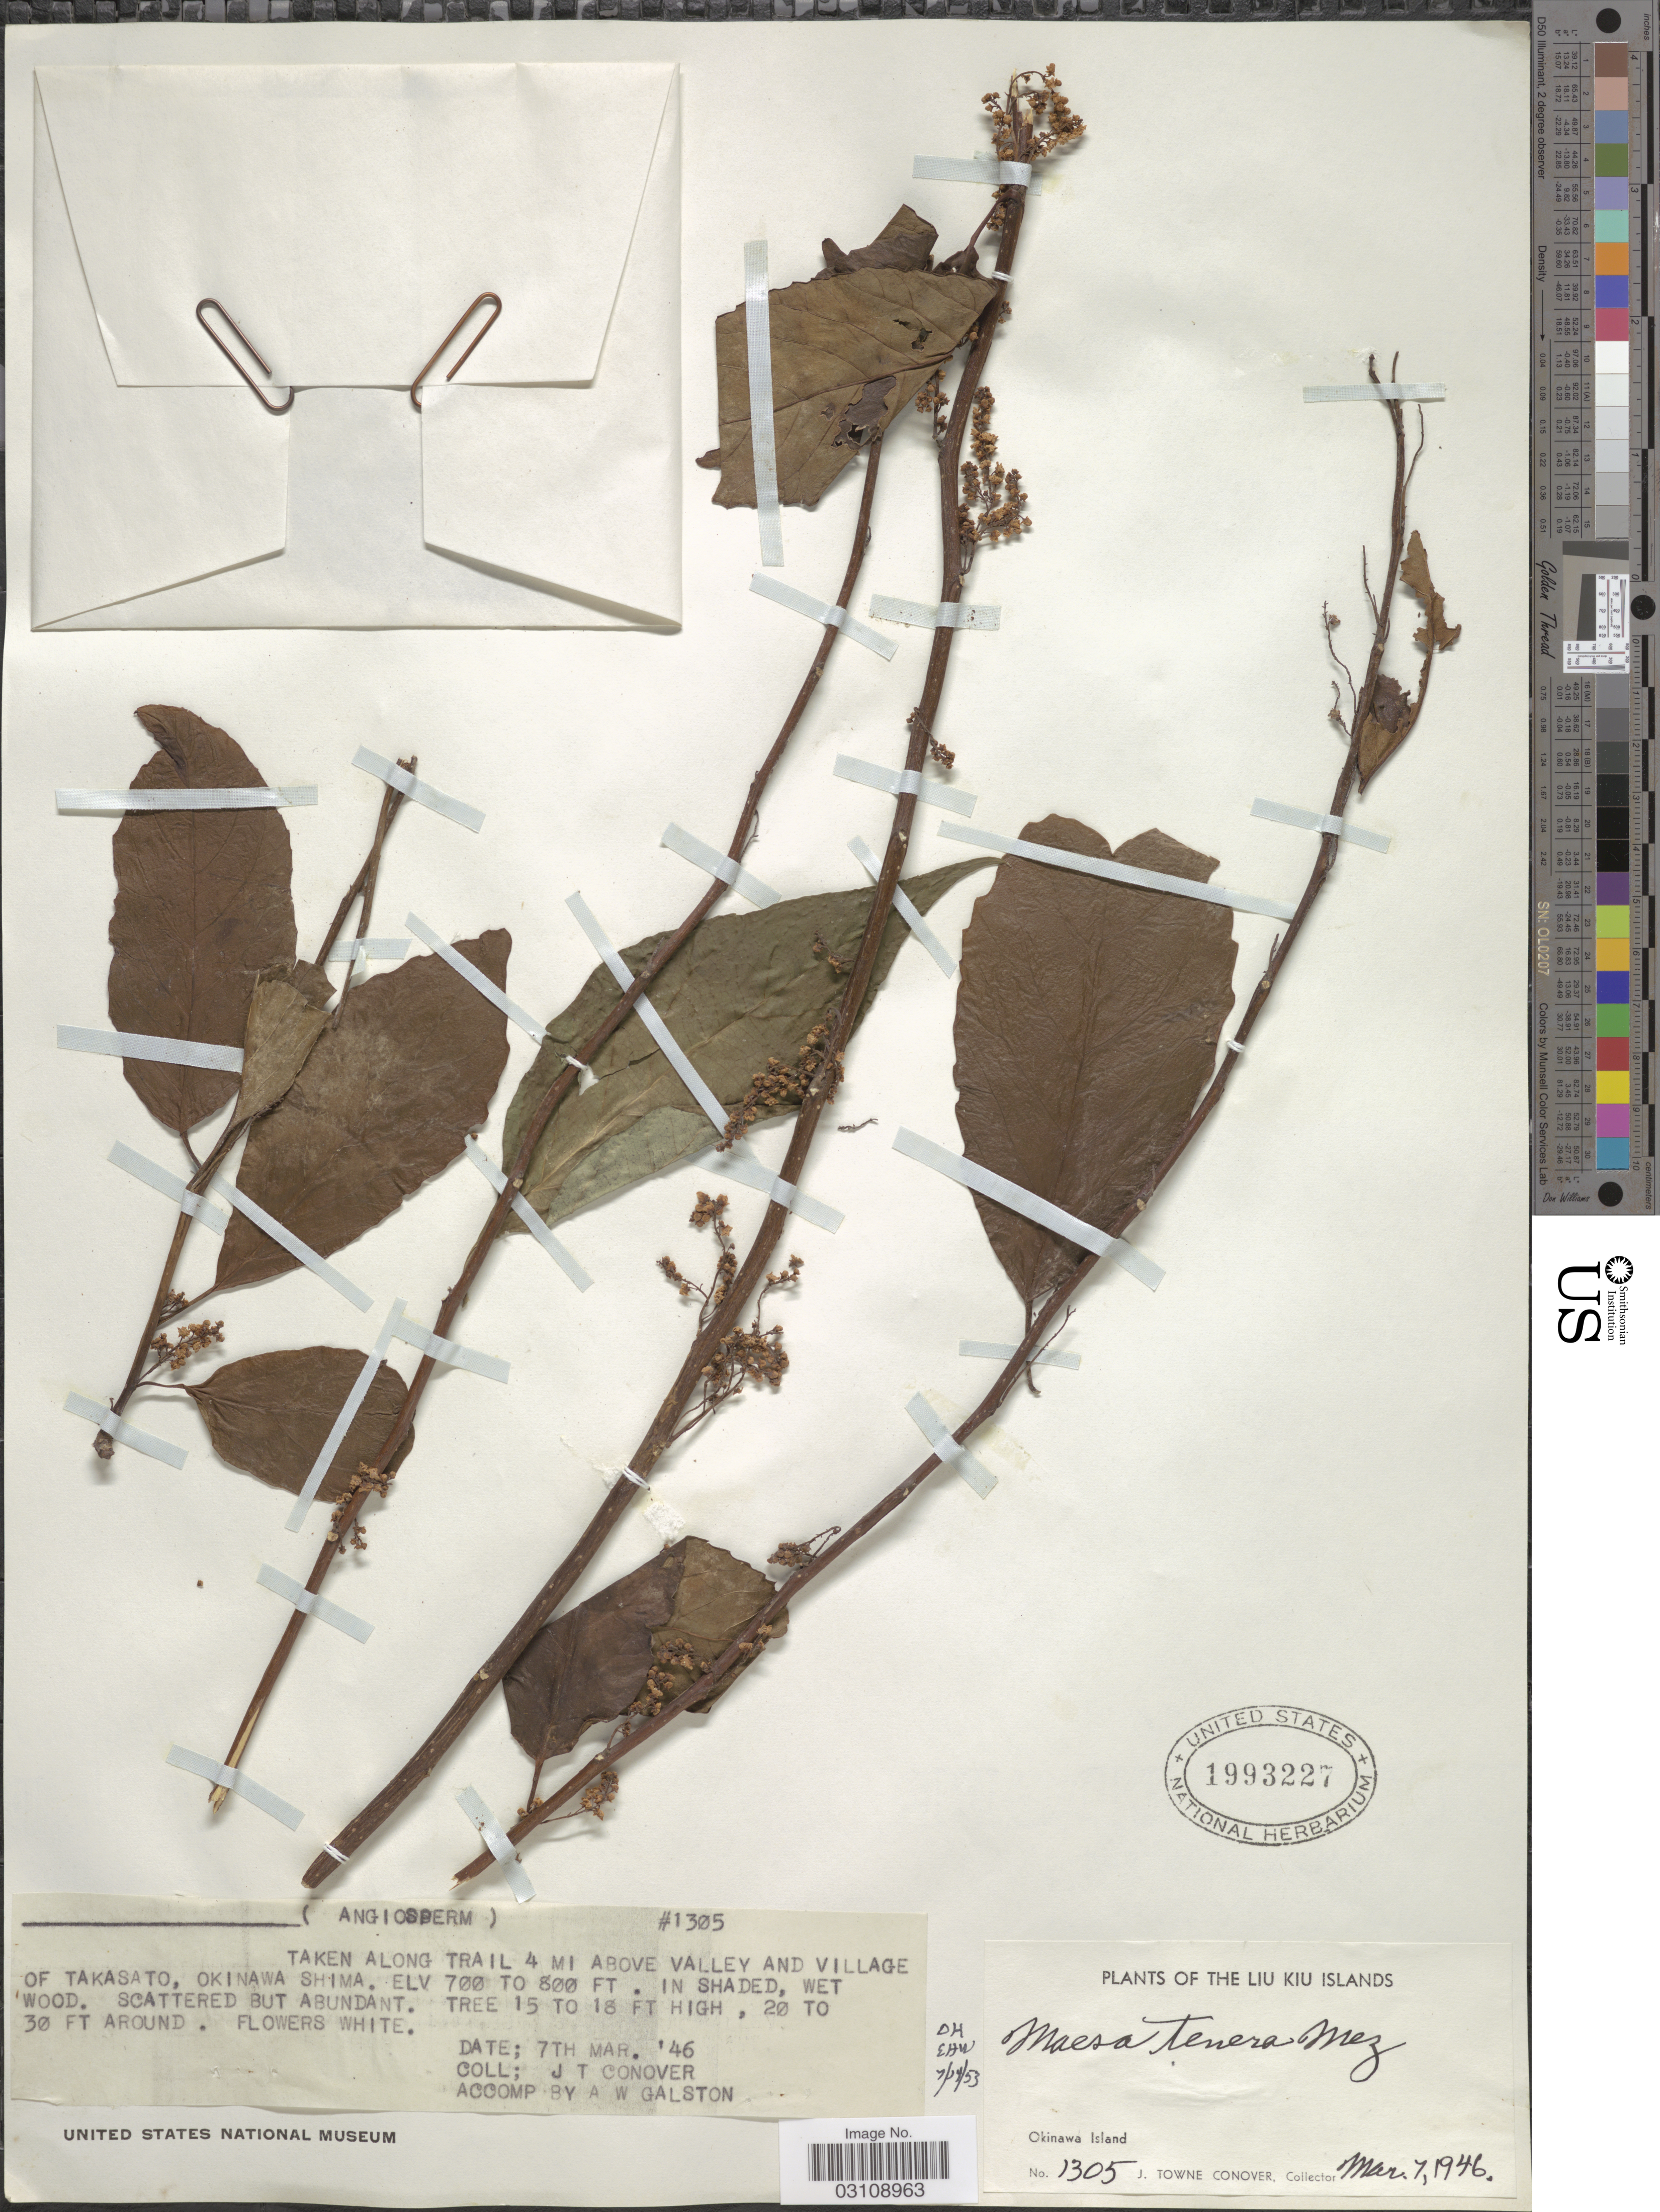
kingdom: Plantae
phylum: Tracheophyta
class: Magnoliopsida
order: Ericales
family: Primulaceae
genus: Maesa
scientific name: Maesa tenera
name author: Mez in Engl.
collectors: J. T. Conover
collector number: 1305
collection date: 1946-03-07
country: Japan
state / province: Okinawa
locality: The Liu Kiu Islands. Okinawa Island. Along trail 4 mi above valley and village of Takasato, Okinawa Shima.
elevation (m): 213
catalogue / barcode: US 1993227